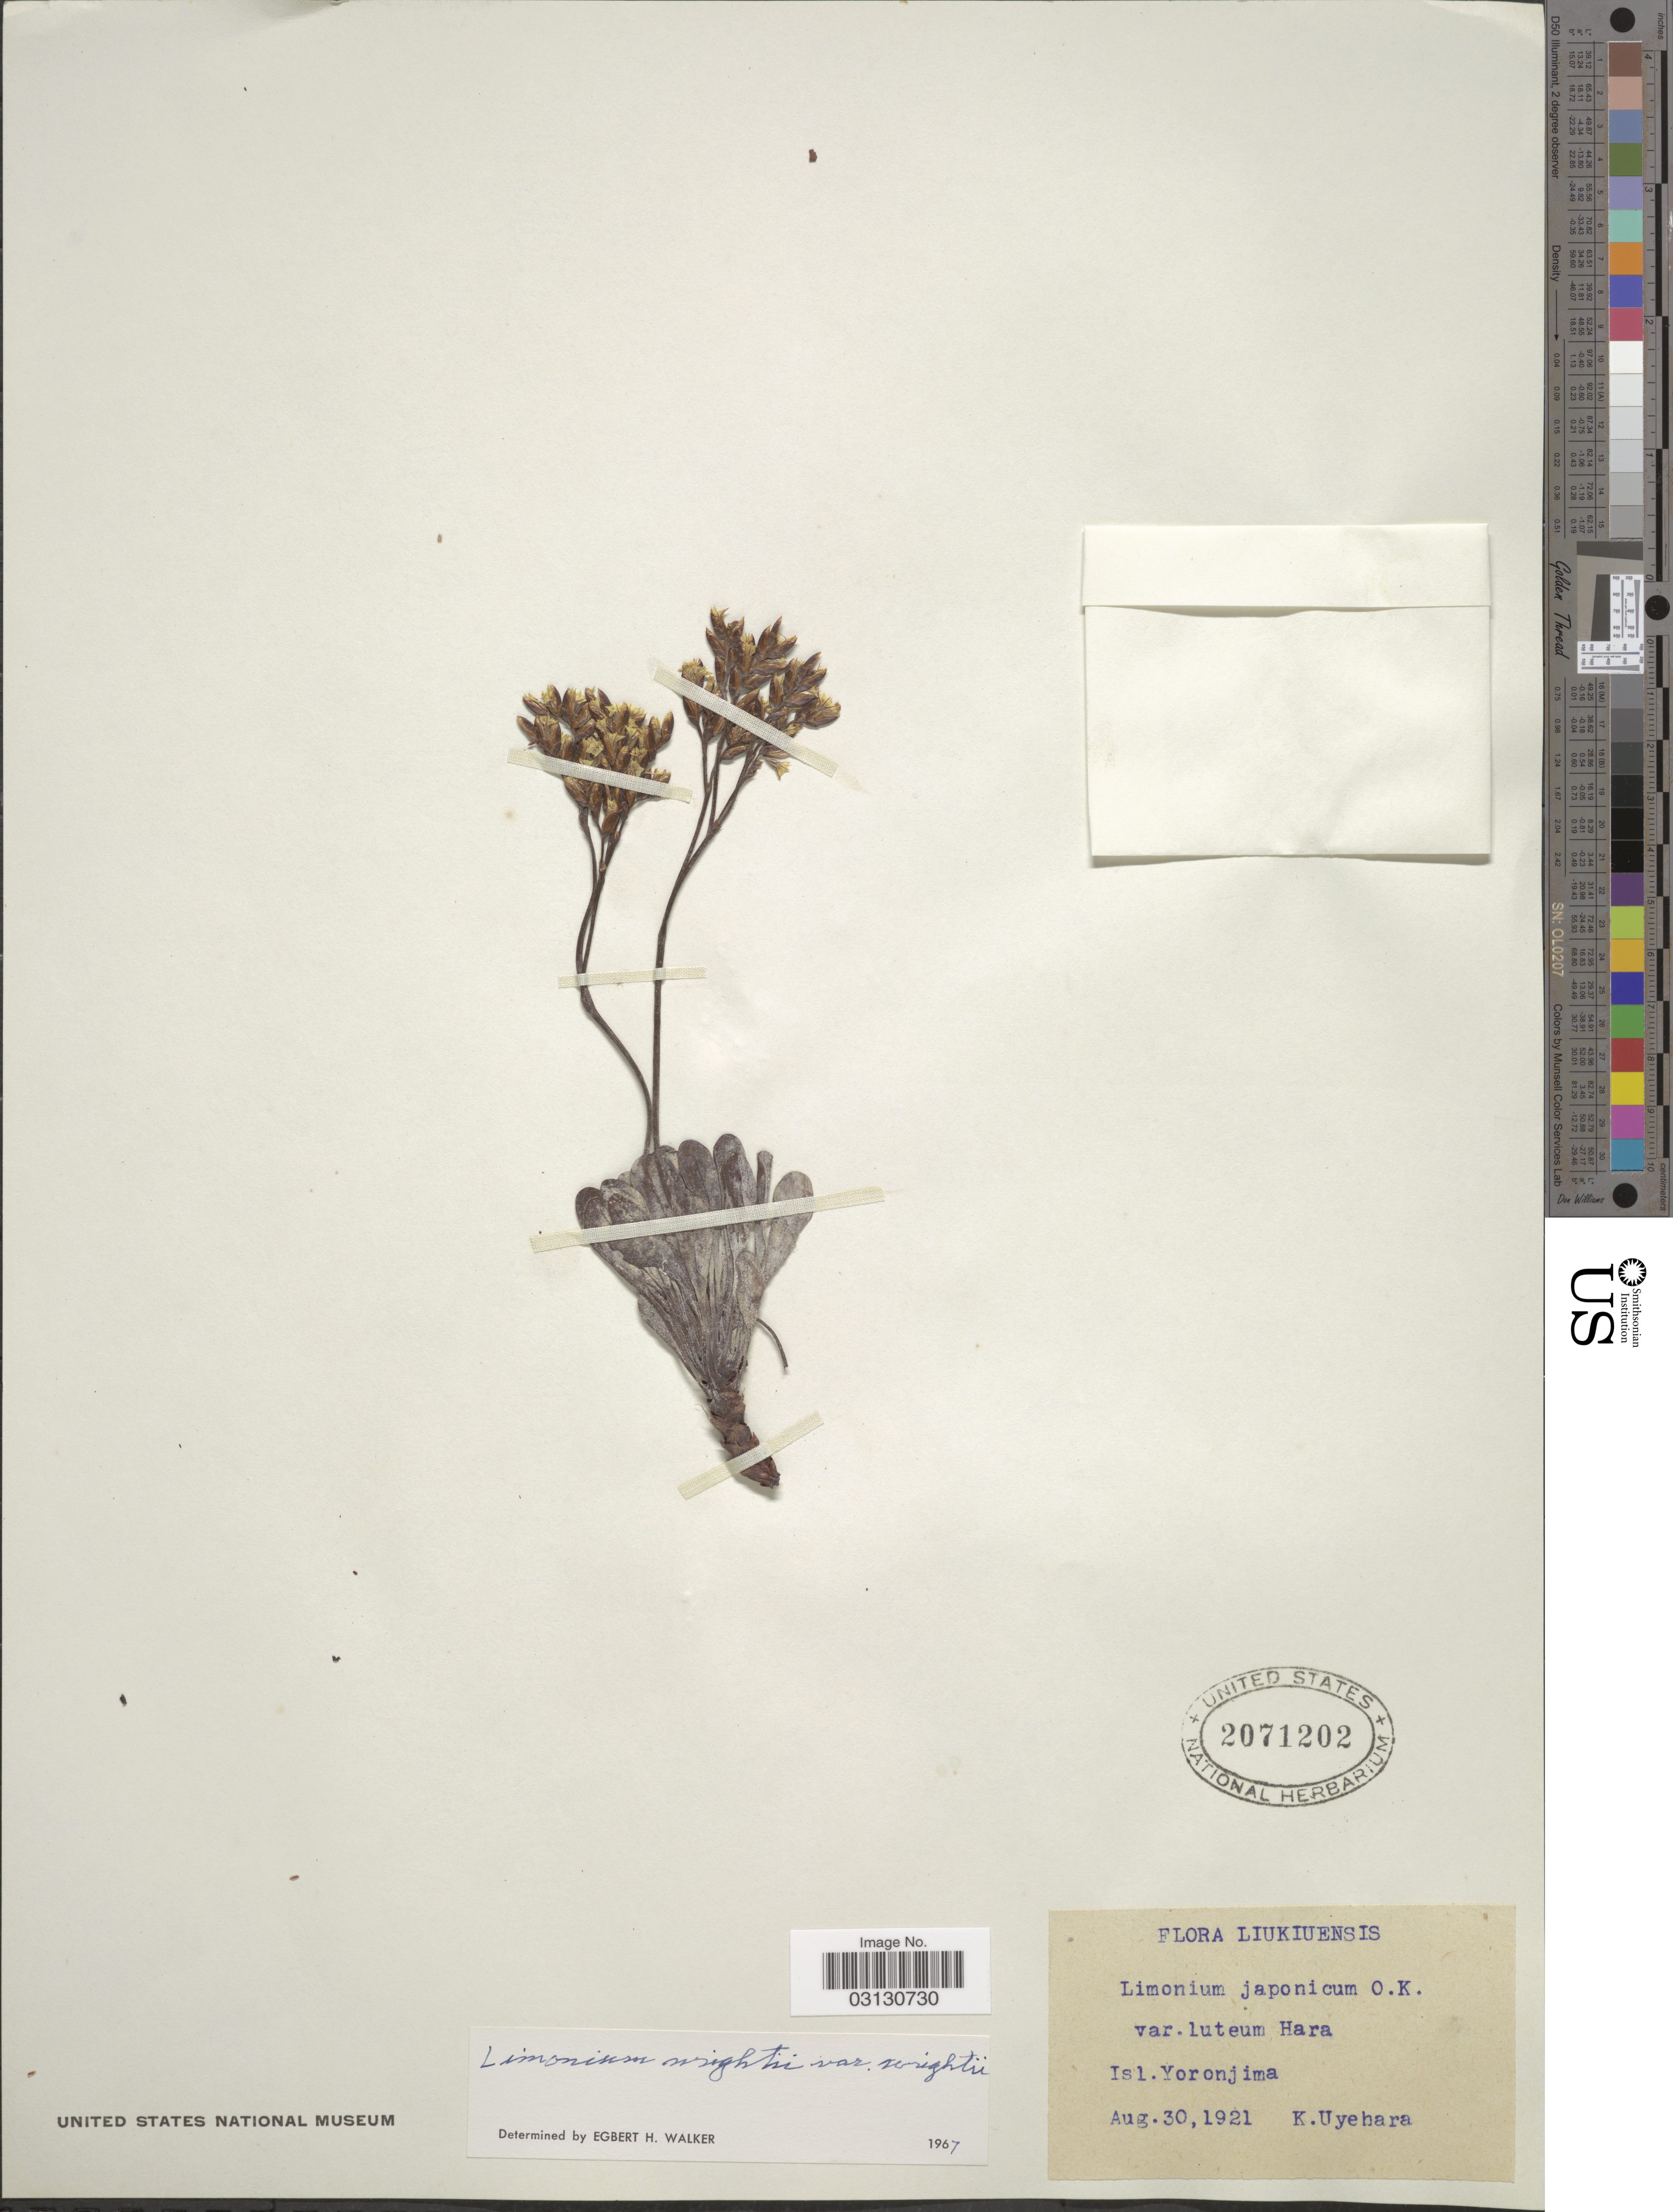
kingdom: Plantae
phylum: Tracheophyta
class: Magnoliopsida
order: Caryophyllales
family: Plumbaginaceae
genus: Limonium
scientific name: Limonium wrightii var. wrightii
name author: (Hance) Kuntze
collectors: K. Uyehara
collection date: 1921-08-30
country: Japan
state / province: Okinawa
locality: Liukiuensis, Isl. Yoronjima.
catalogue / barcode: US 2071202